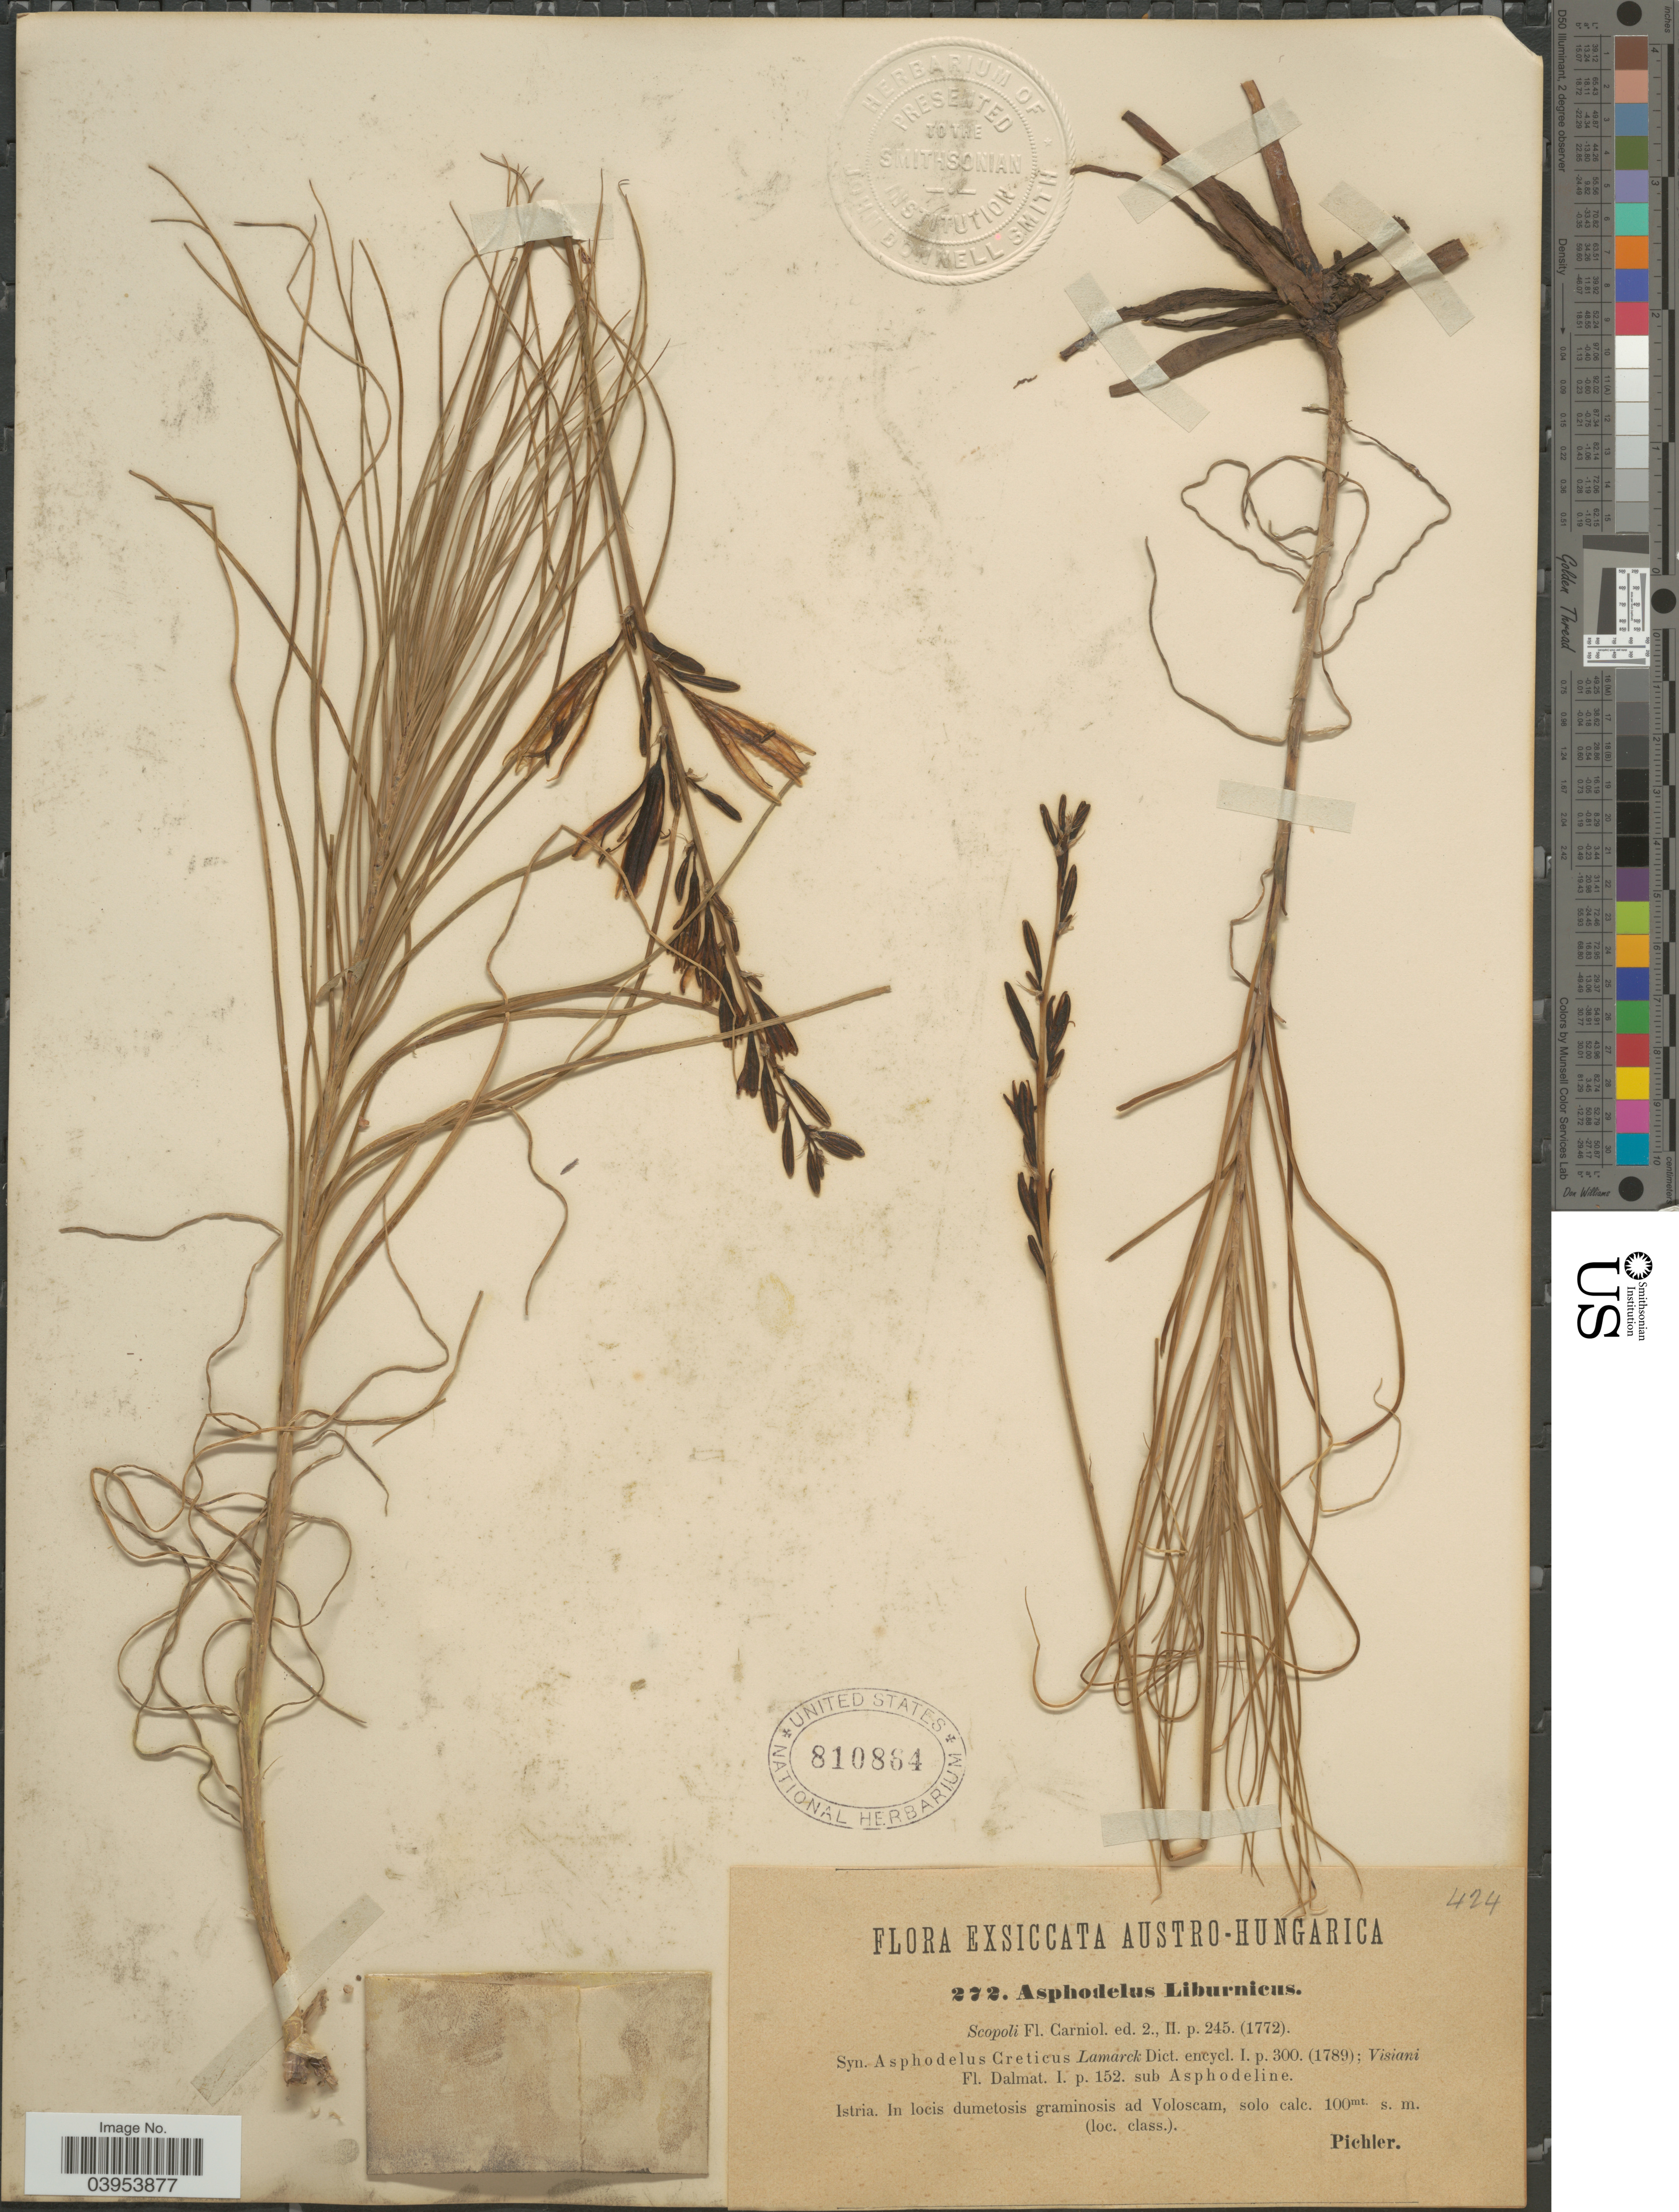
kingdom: Plantae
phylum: Tracheophyta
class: Liliopsida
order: Asparagales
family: Asphodelaceae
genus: Asphodeline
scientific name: Asphodeline liburnica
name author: Rchb.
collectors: Pichler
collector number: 277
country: Croatia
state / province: Istria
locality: Austro-Hungarica. In locis dumetosis graminosis ad Voloscam.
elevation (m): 100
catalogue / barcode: US 810864